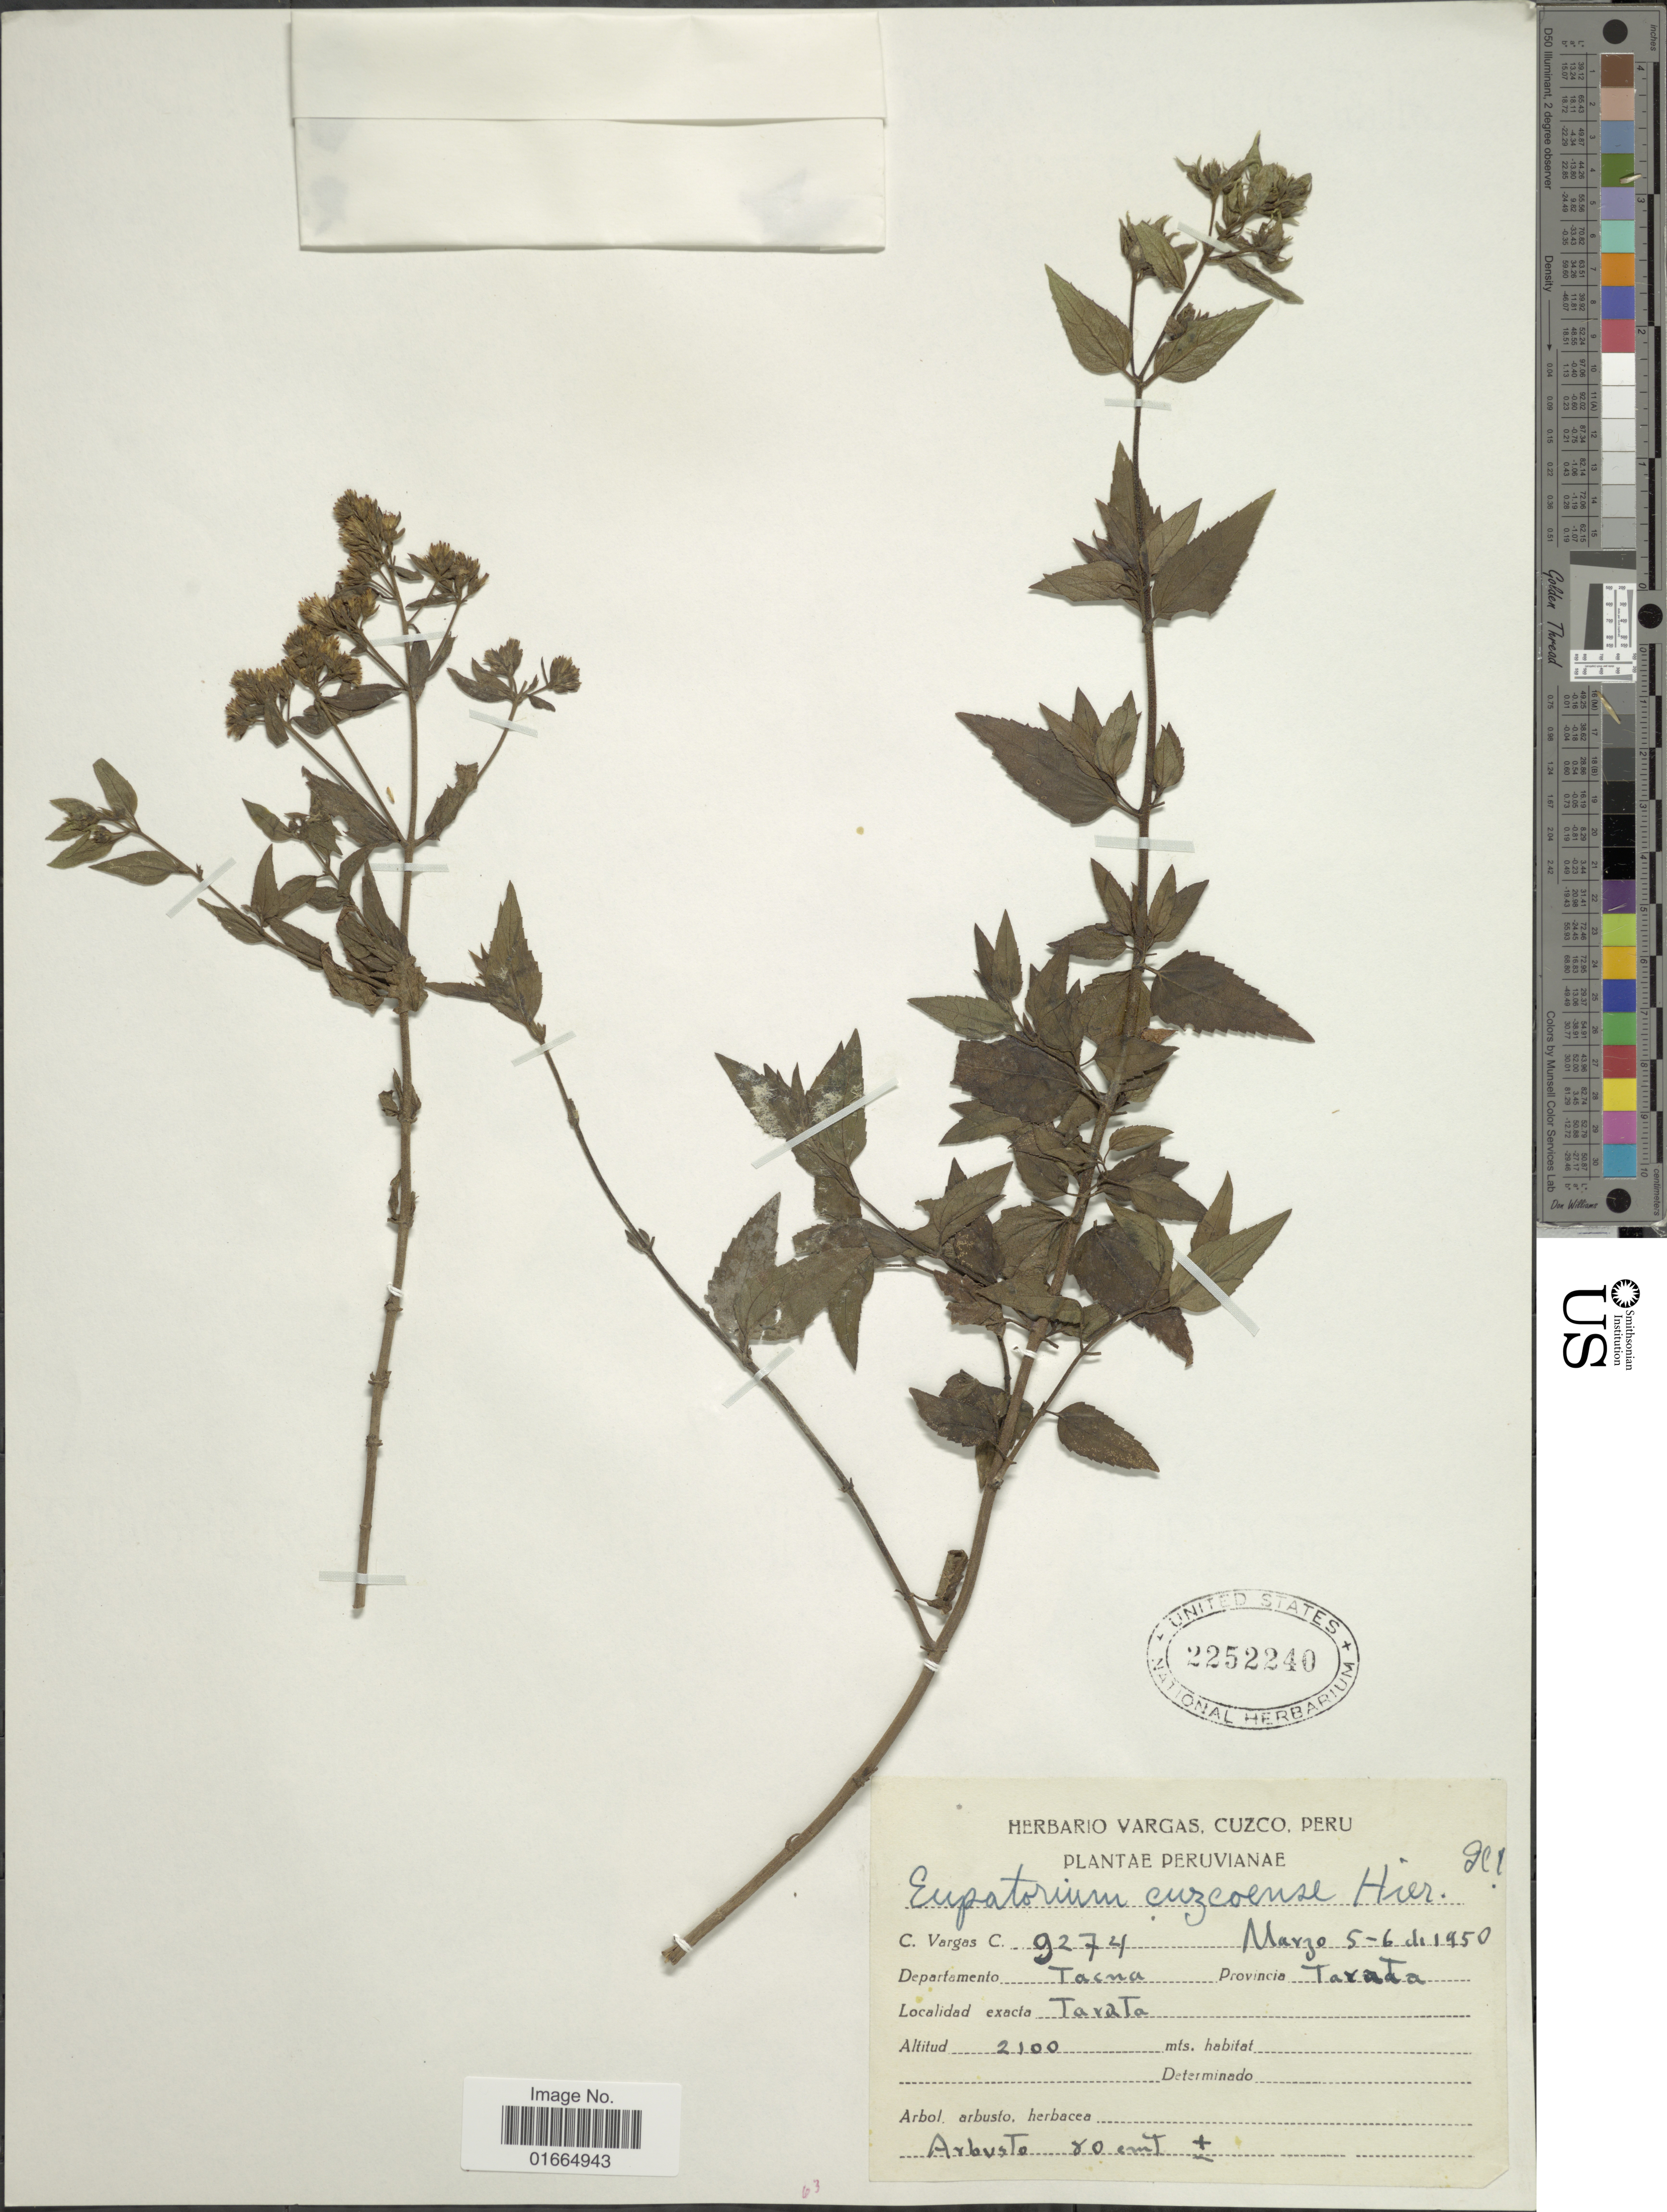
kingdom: Plantae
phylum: Tracheophyta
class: Magnoliopsida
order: Asterales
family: Asteraceae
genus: Ophryosporus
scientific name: Ophryosporus sp.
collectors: C. Vargas Calderón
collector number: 9274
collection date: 1950-03-05/1950-03-06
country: Peru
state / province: Tacna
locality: Departamento Tacna. Provincia Tarata. Tarata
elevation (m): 2100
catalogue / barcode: US 2252240